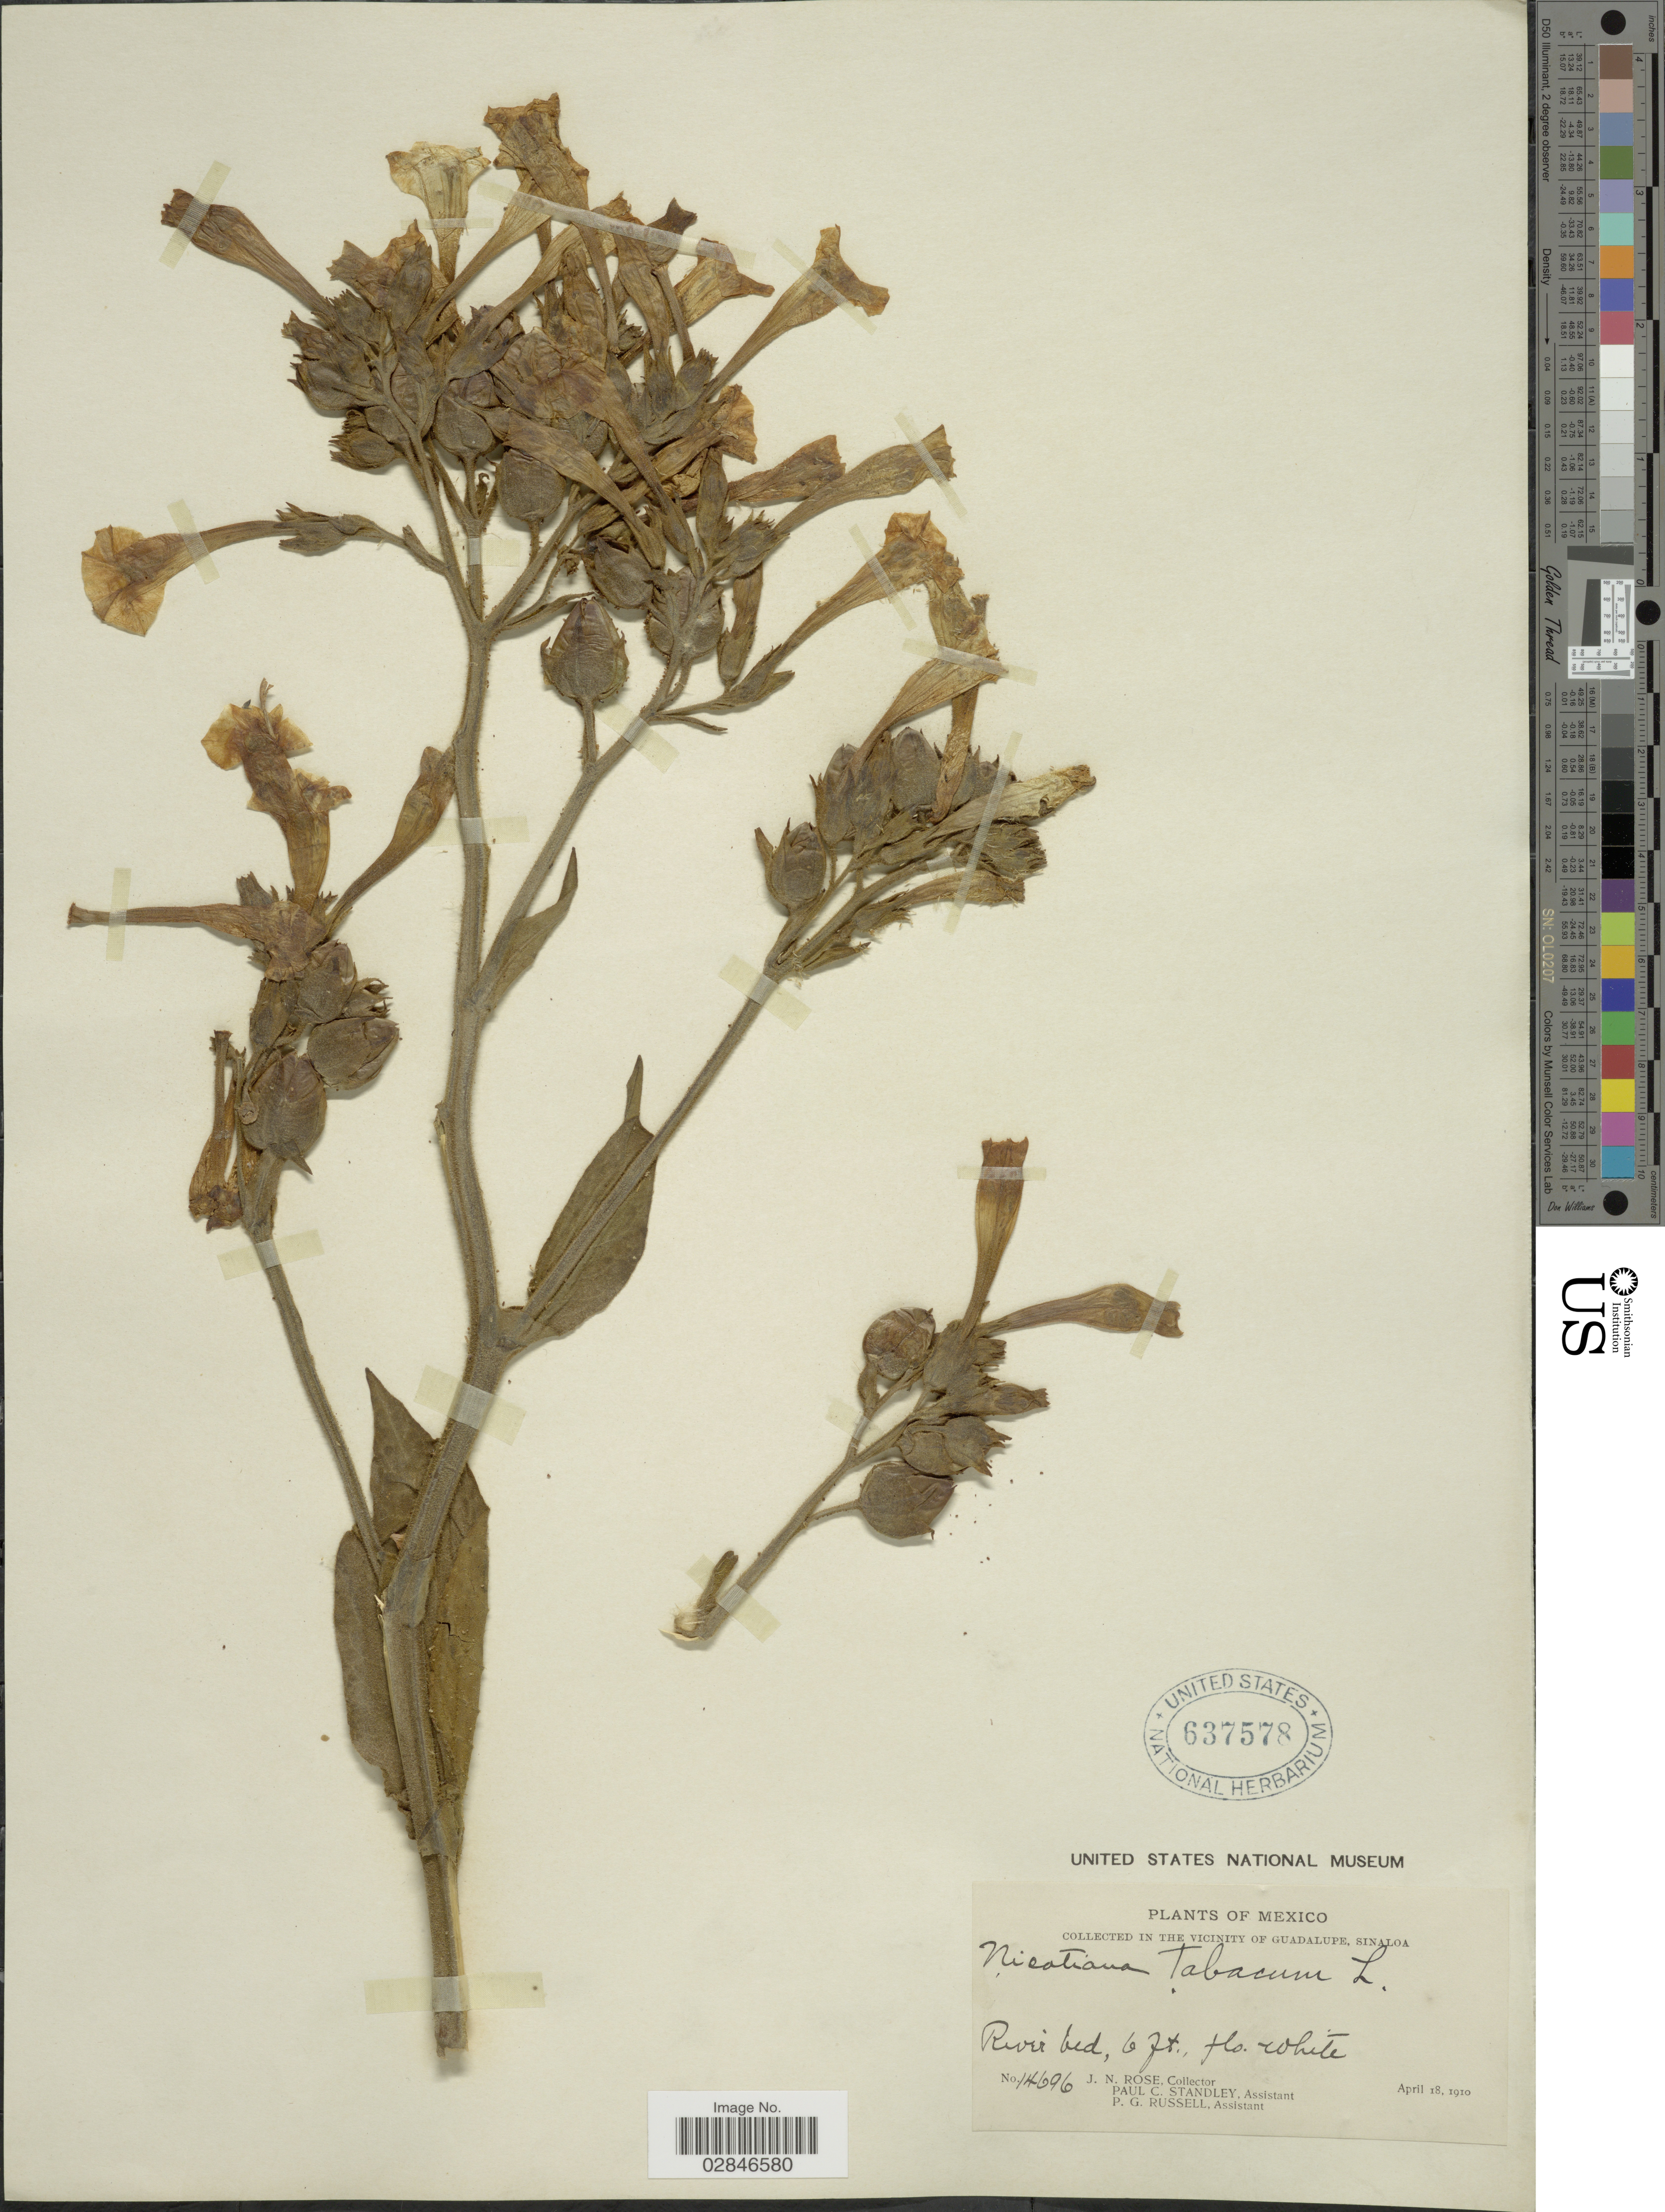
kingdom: Plantae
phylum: Tracheophyta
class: Magnoliopsida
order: Solanales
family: Solanaceae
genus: Nicotiana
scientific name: Nicotiana tabacum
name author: L.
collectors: J. N. Rose, P. C. Standley & P. G. Russell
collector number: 14696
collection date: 1910-04-18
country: Mexico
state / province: Sinaloa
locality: In the vicinity of Guadalupe.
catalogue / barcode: US 637578